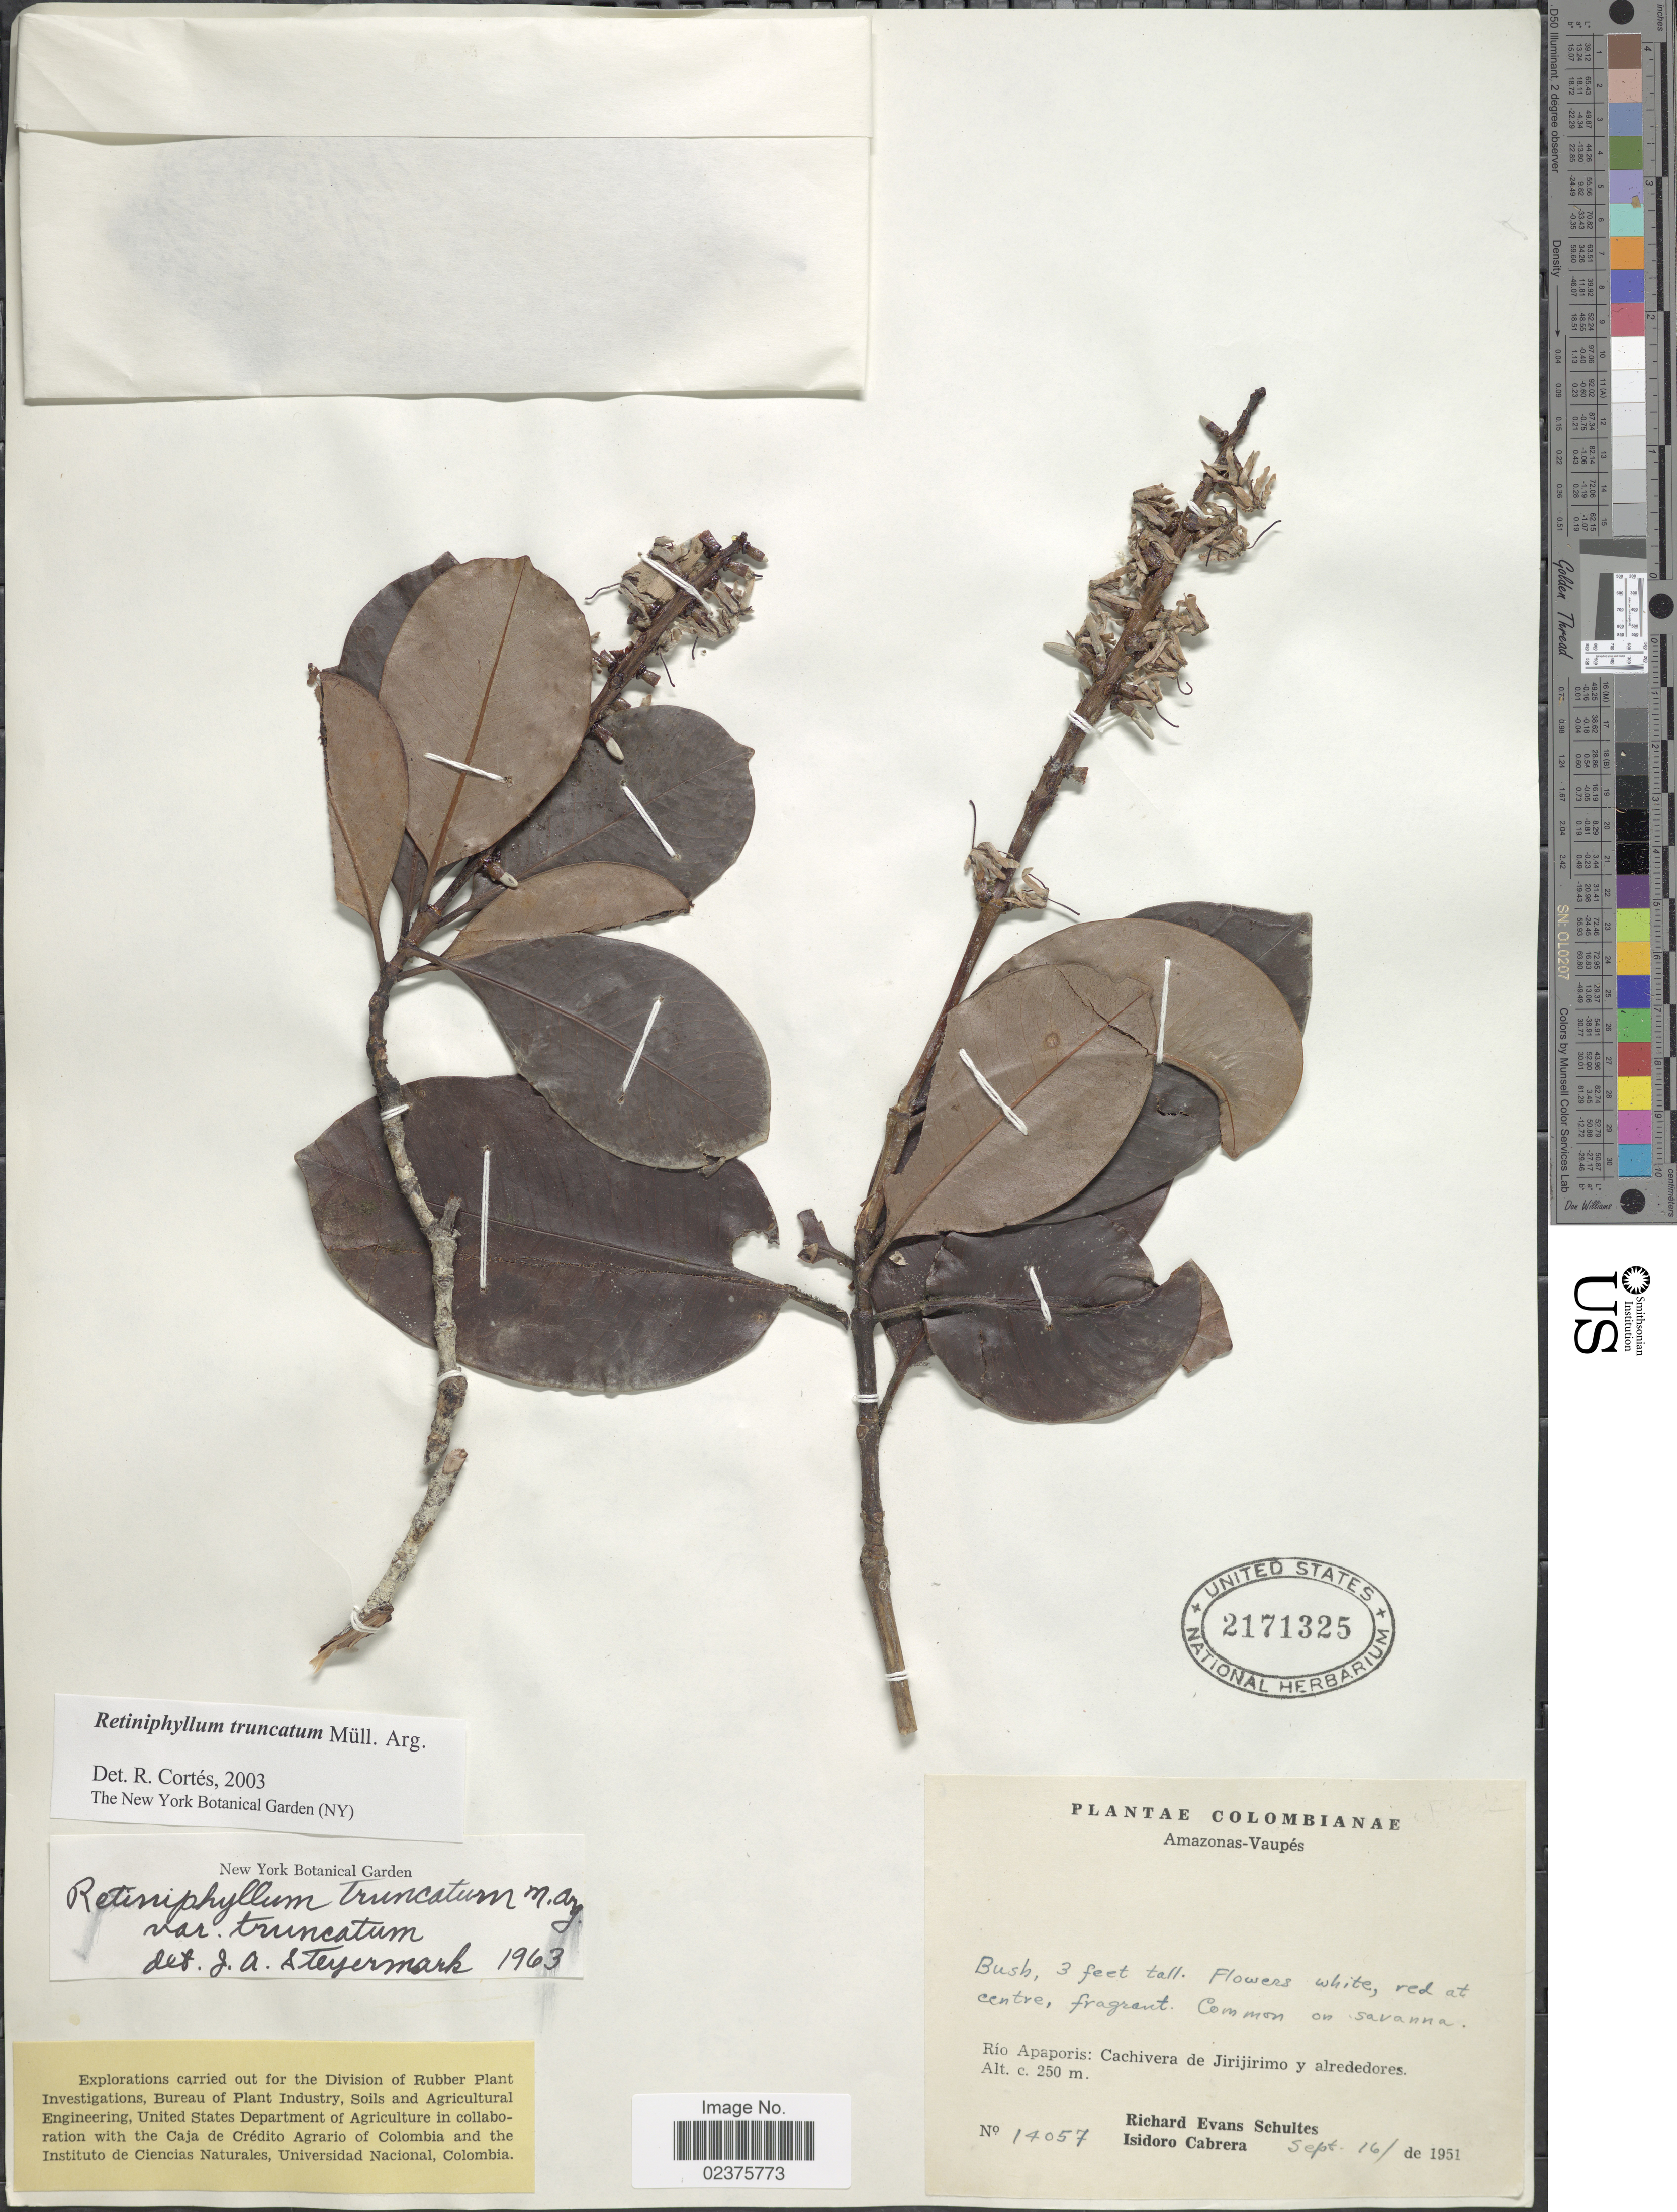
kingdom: Plantae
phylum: Tracheophyta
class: Magnoliopsida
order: Gentianales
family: Rubiaceae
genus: Retiniphyllum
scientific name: Retiniphyllum truncatum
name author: Müll. Arg.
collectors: R. E. Schultes & I. Cabrera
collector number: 14057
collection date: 1951-09-16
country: Colombia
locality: Amazonas-Vaupes, Rio Apaporis: Cachivera de Jirijirimo y alrededores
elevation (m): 250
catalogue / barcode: US 2171325